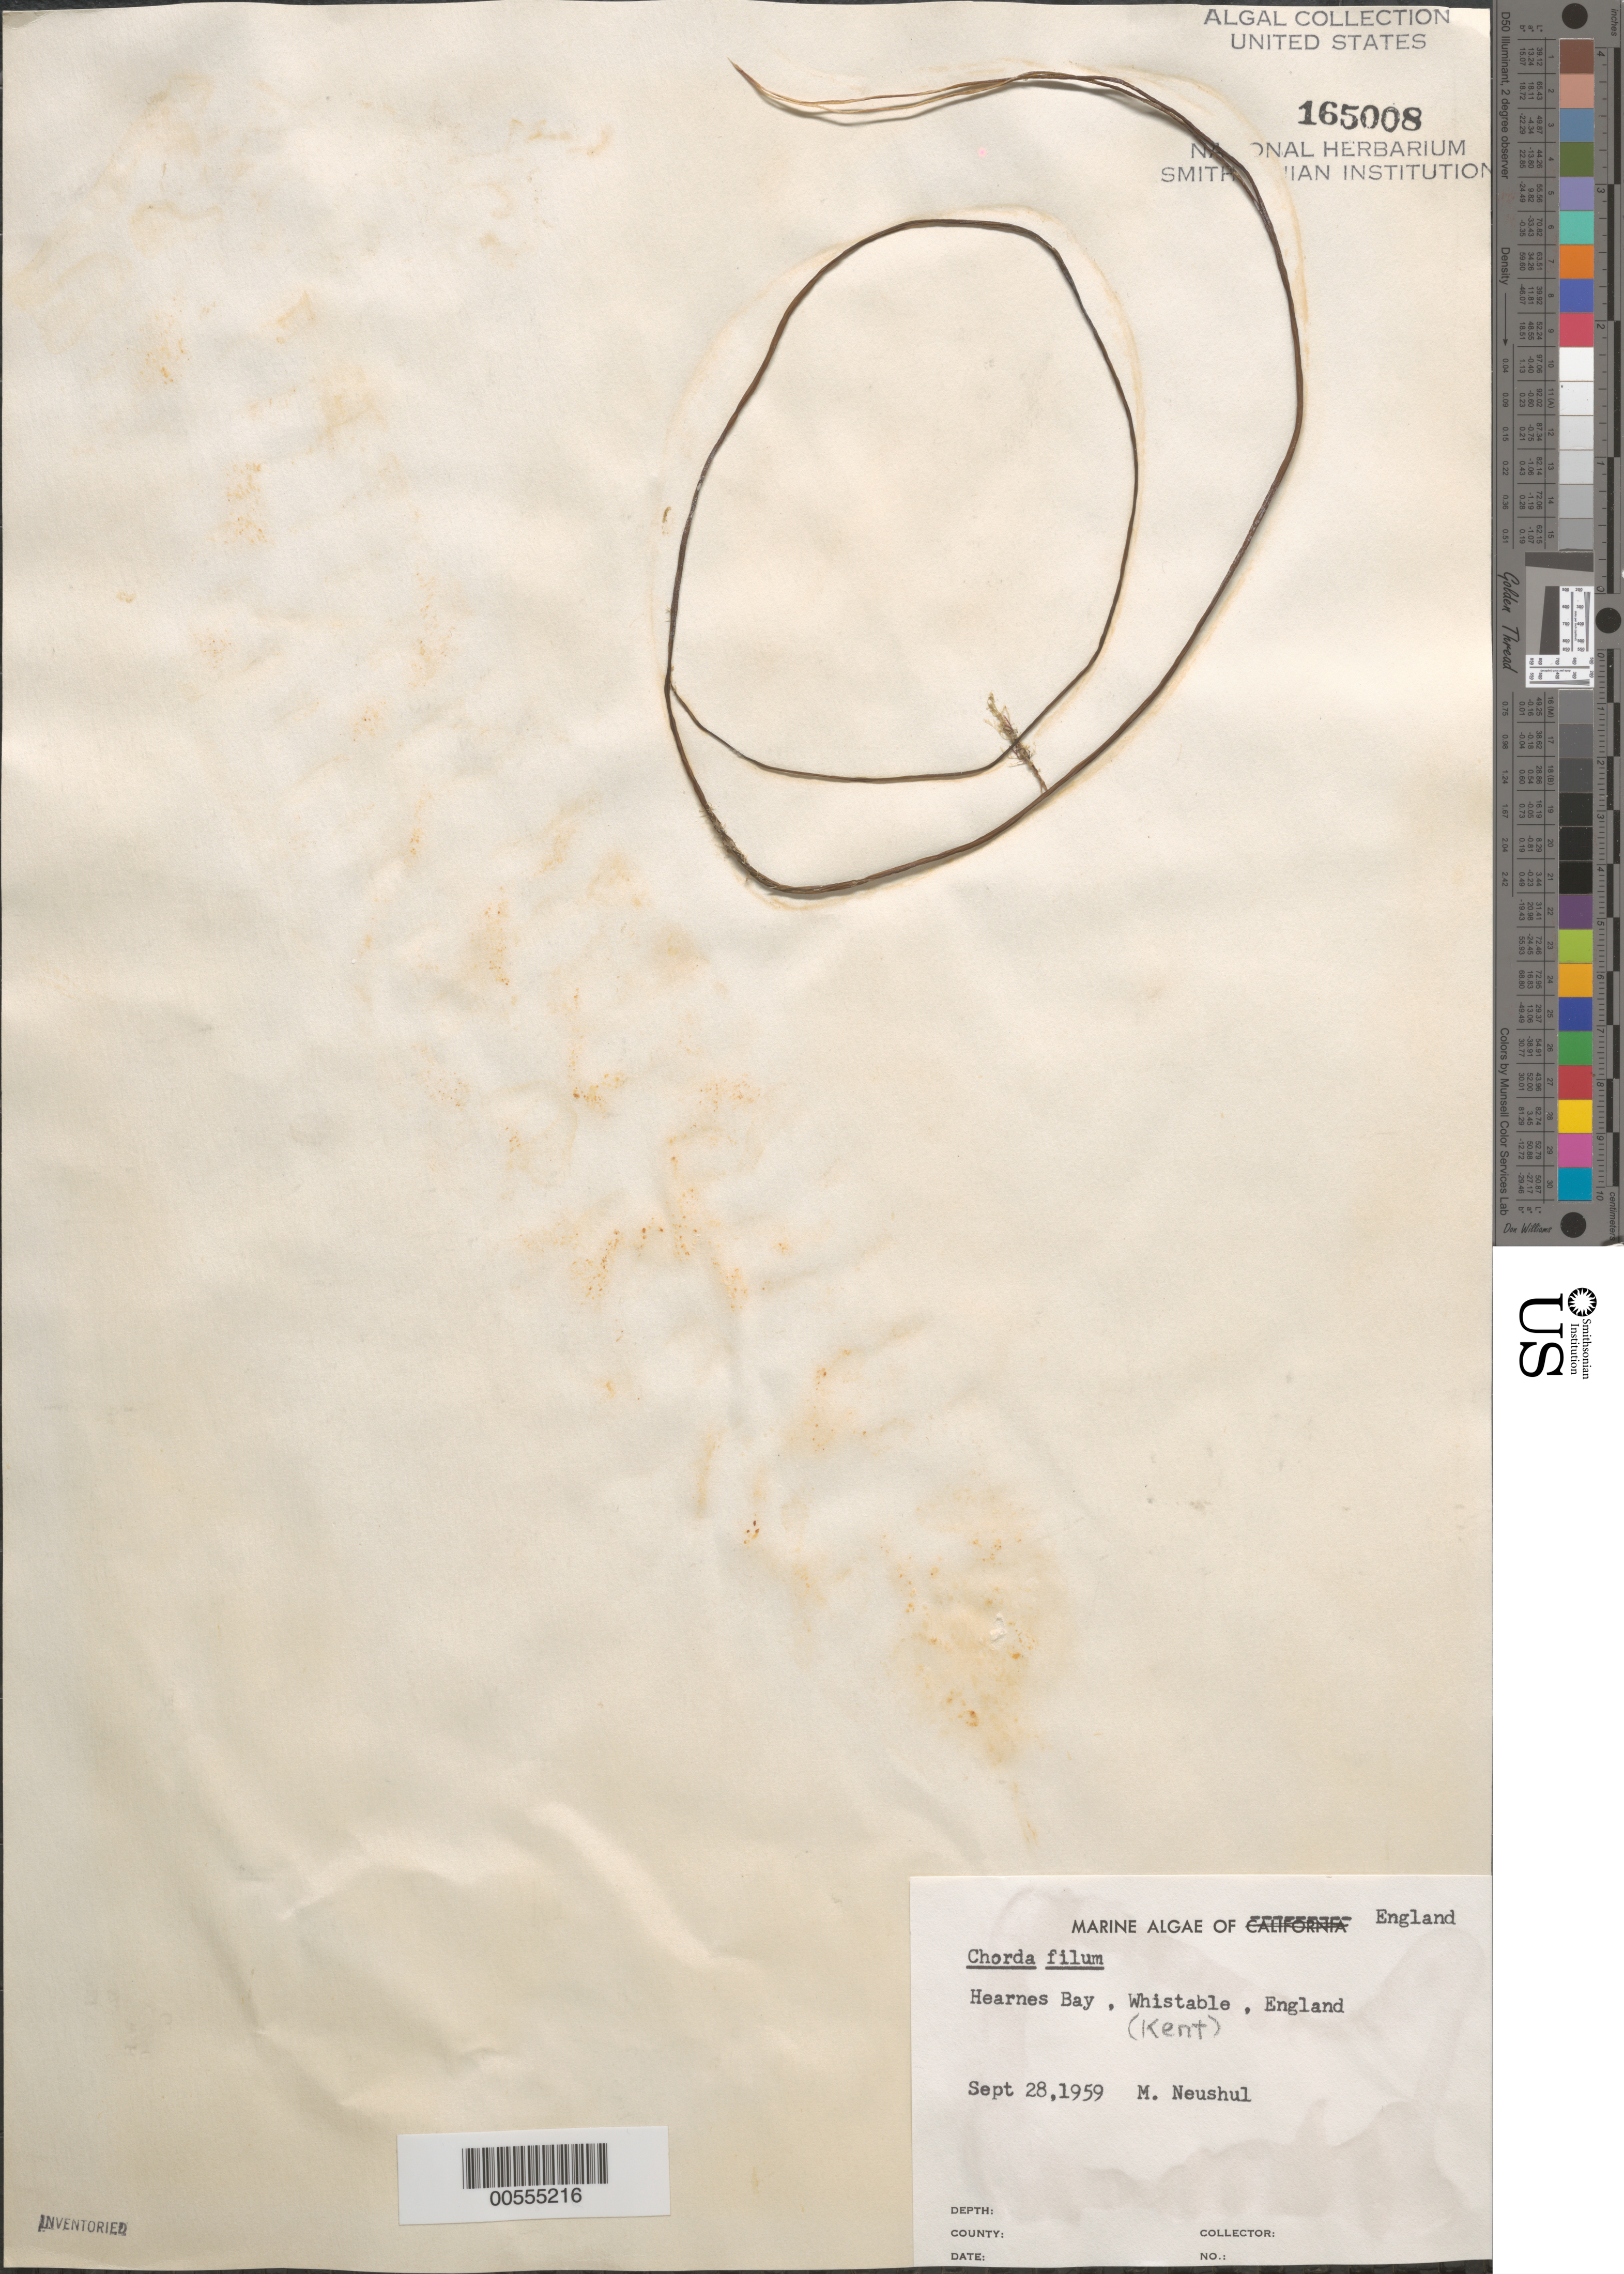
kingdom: Chromista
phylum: Ochrophyta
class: Phaeophyceae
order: Laminariales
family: Chordaceae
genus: Chorda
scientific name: Chorda filum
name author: (L.) Stackh.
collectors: M. Neushul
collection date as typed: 28 Sep 1959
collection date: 1959-09-28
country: United Kingdom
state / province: England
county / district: Kent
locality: Hearne Bay, Whitstable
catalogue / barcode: US 165008